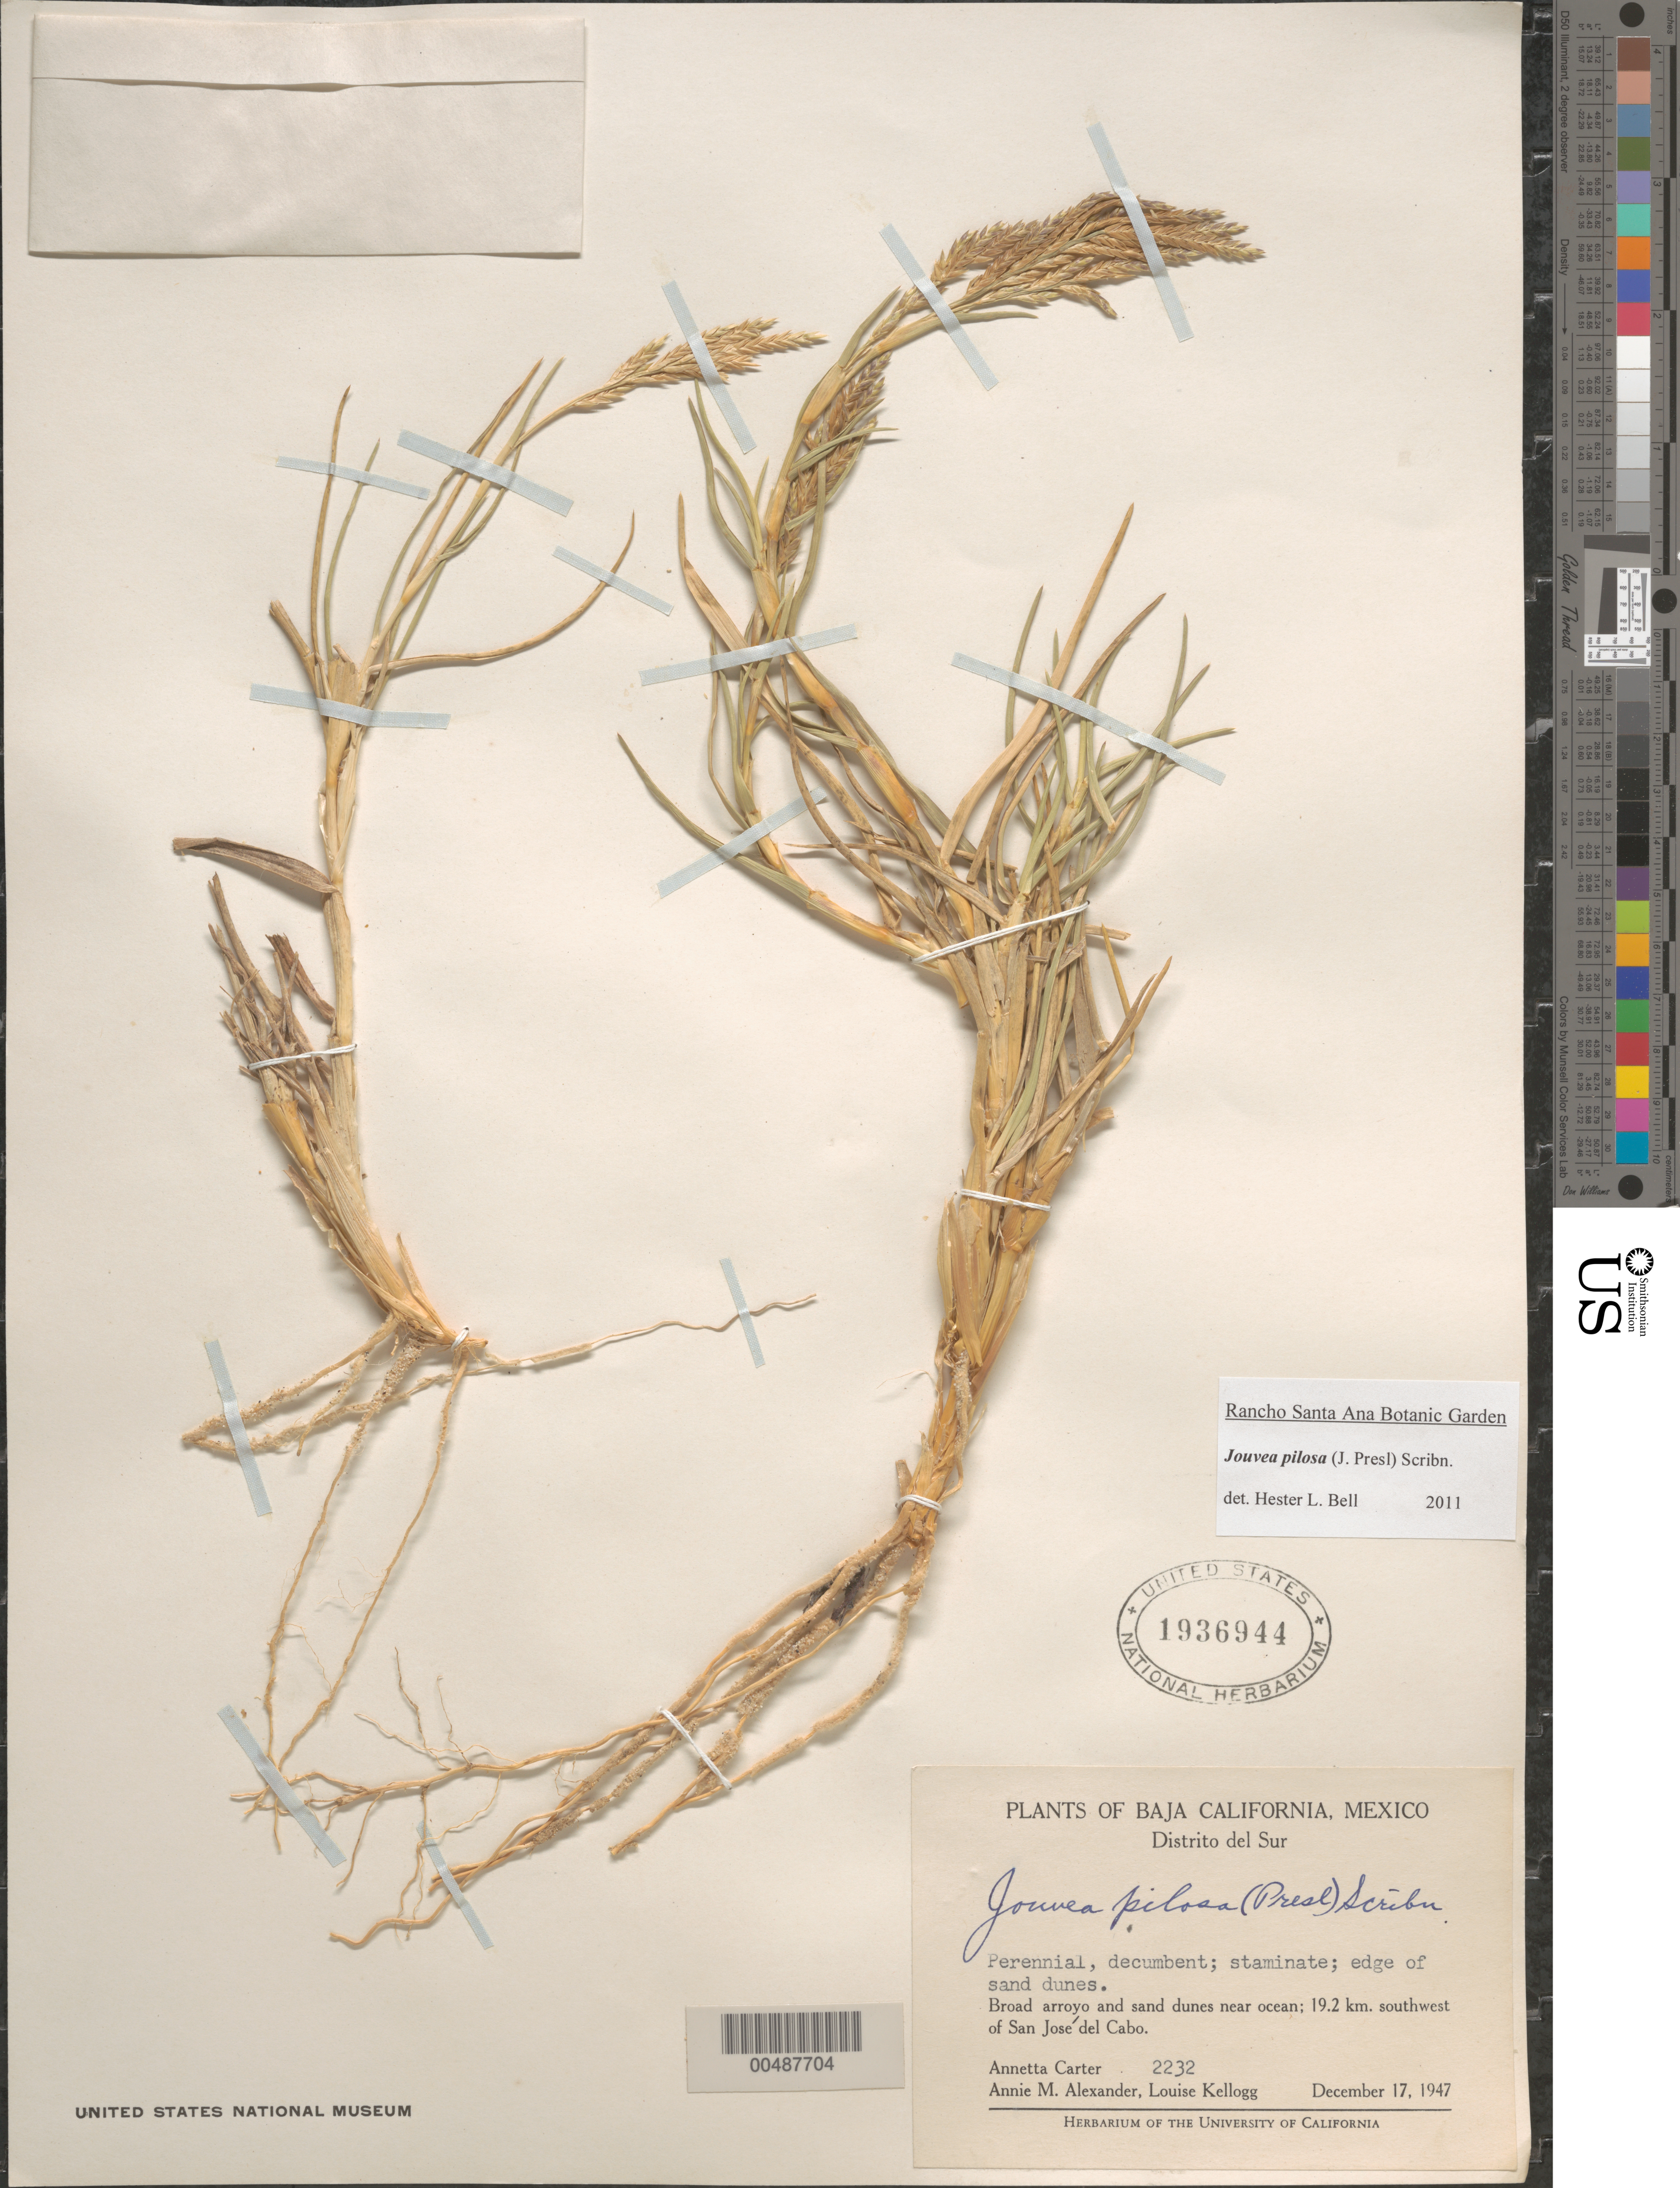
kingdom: Plantae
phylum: Tracheophyta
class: Liliopsida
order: Poales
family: Poaceae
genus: Jouvea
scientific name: Jouvea pilosa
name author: (J. Presl) Scribn.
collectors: A. M. Carter, A. M. Alexander & L. Kellogg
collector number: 2232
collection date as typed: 17 Dec 1947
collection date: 1947-12-17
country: Mexico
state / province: Baja California Sur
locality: Near ocean, 19.2 km SW of San José del Cabo, Distrito del Sur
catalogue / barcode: US 1936944